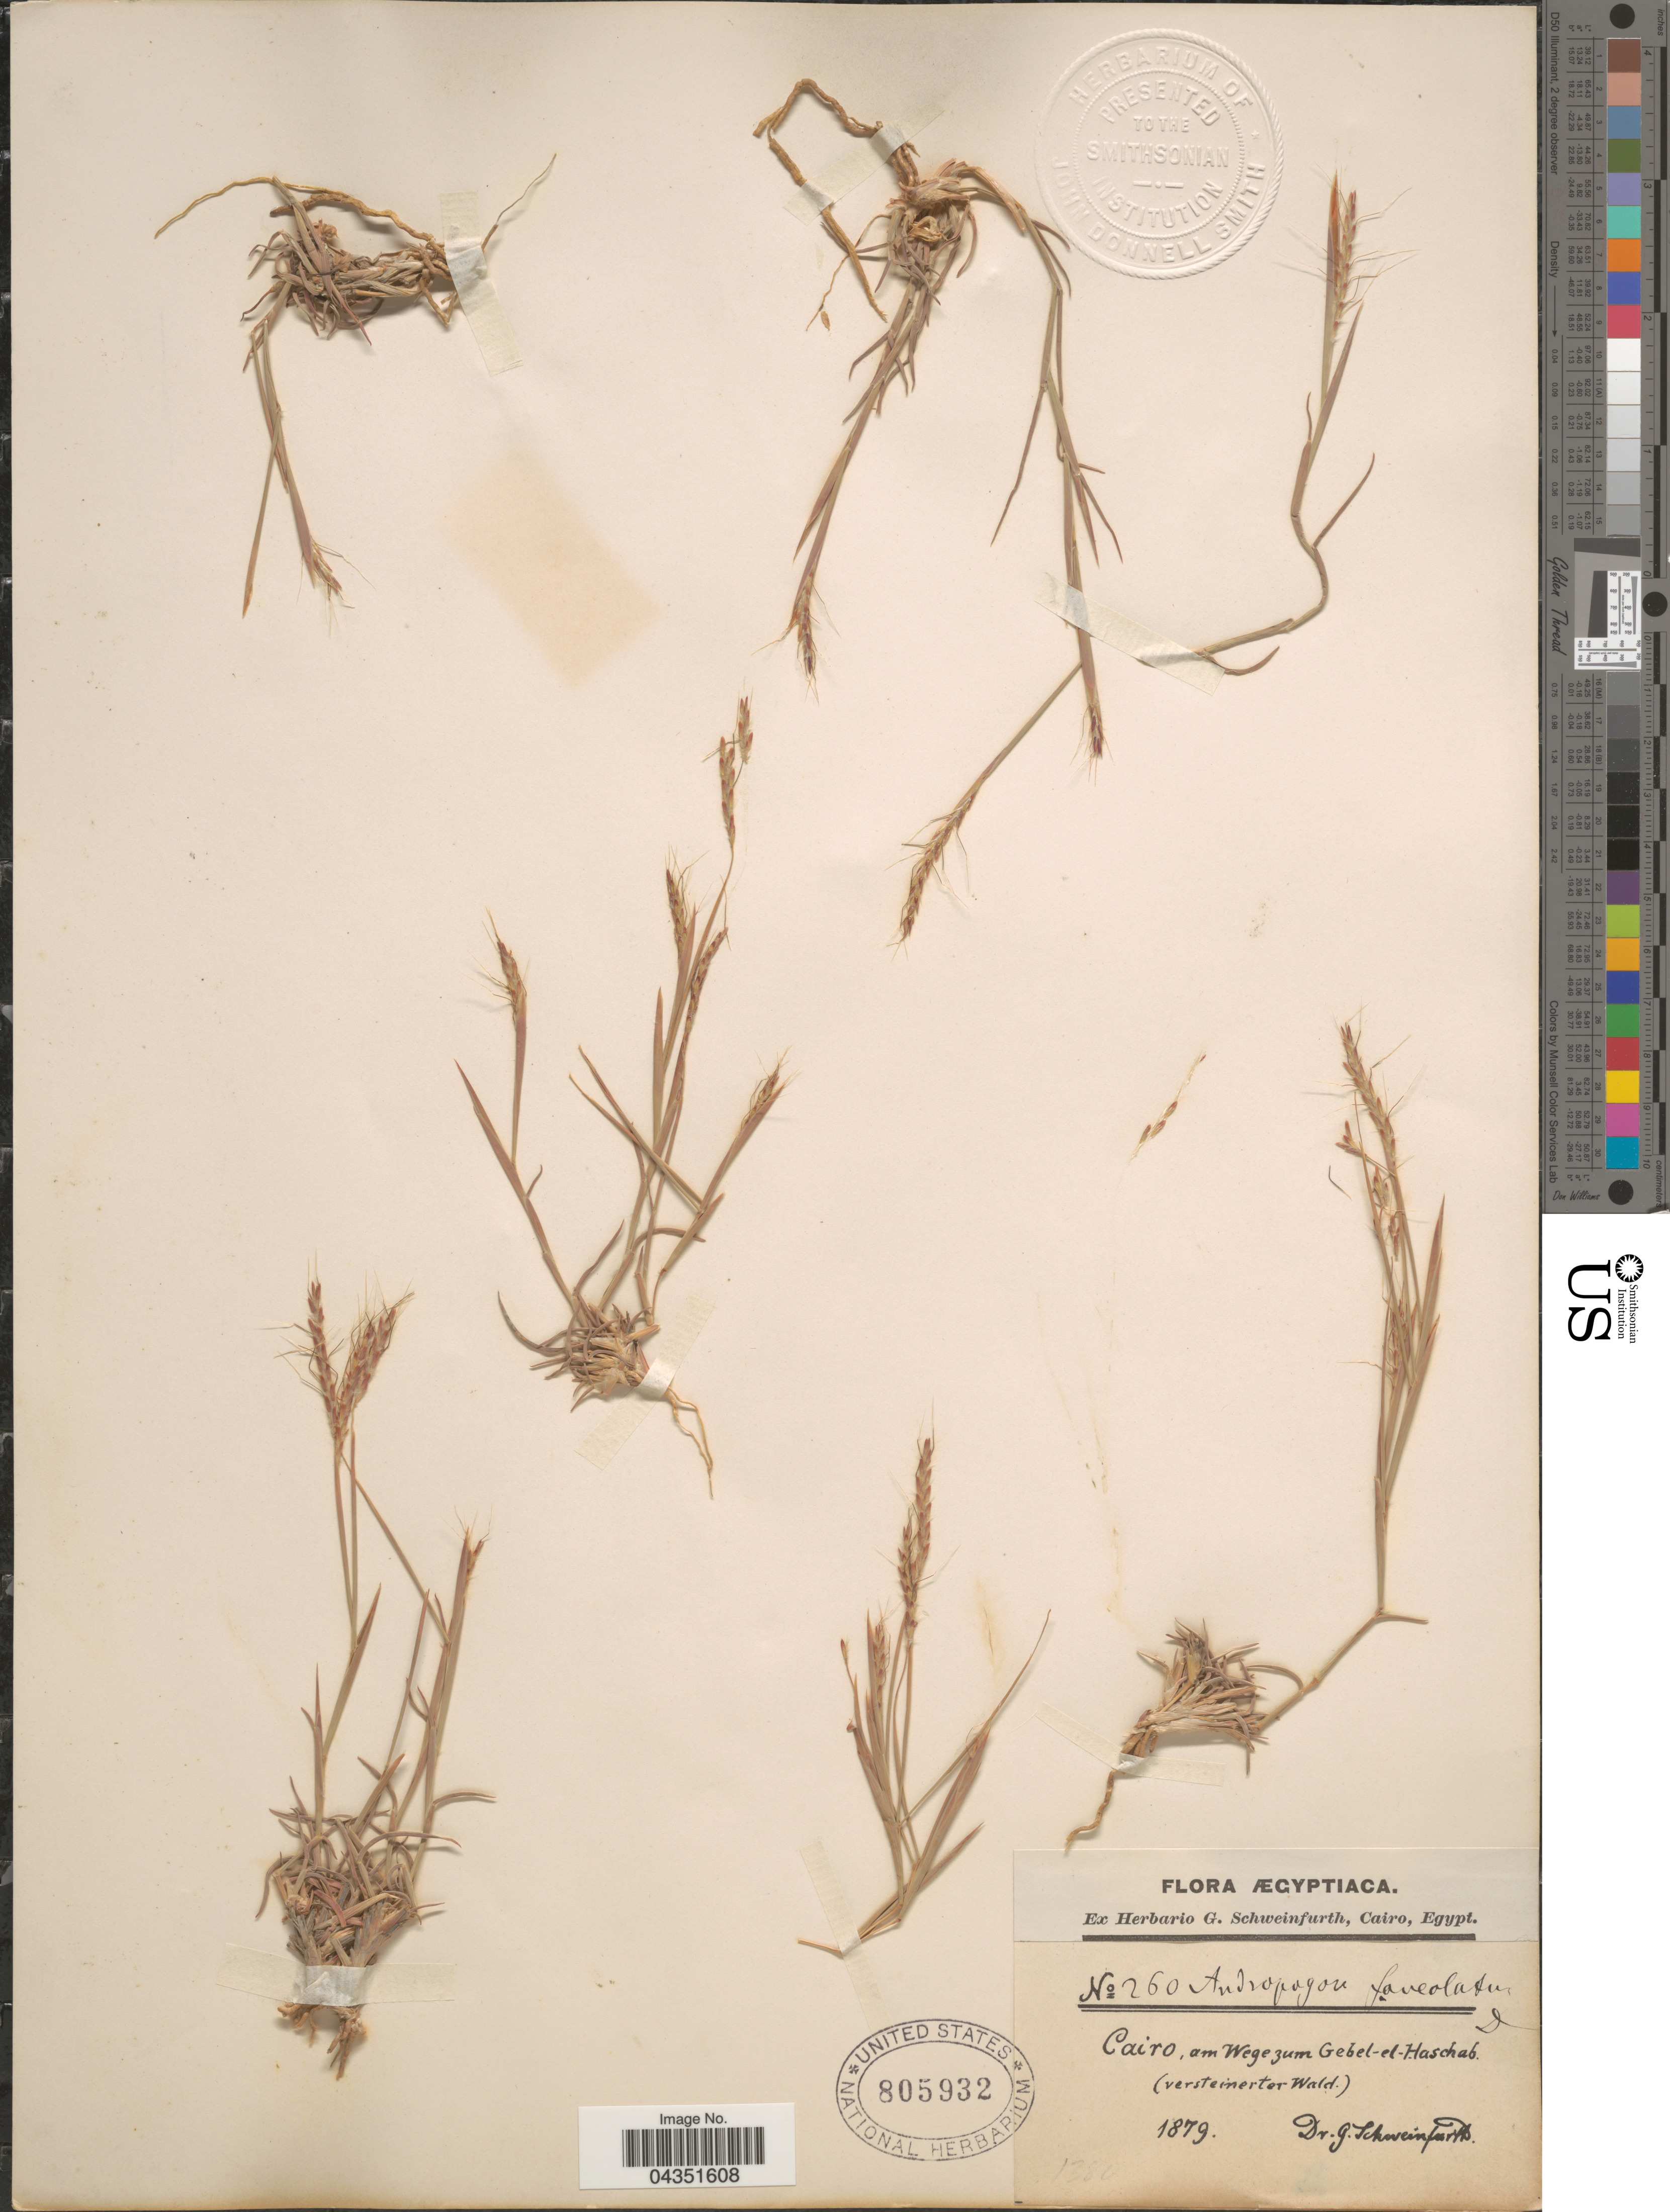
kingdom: Plantae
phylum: Tracheophyta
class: Liliopsida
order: Poales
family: Poaceae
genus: Eremopogon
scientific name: Eremopogon foveolatus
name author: (Delile) Stapf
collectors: G. A. Schweinfurth (herbarium)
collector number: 260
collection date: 1879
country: Egypt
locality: Ægyptiaca. Cairo, am Wegezum Gebel-el-Haschab.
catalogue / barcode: US 805932